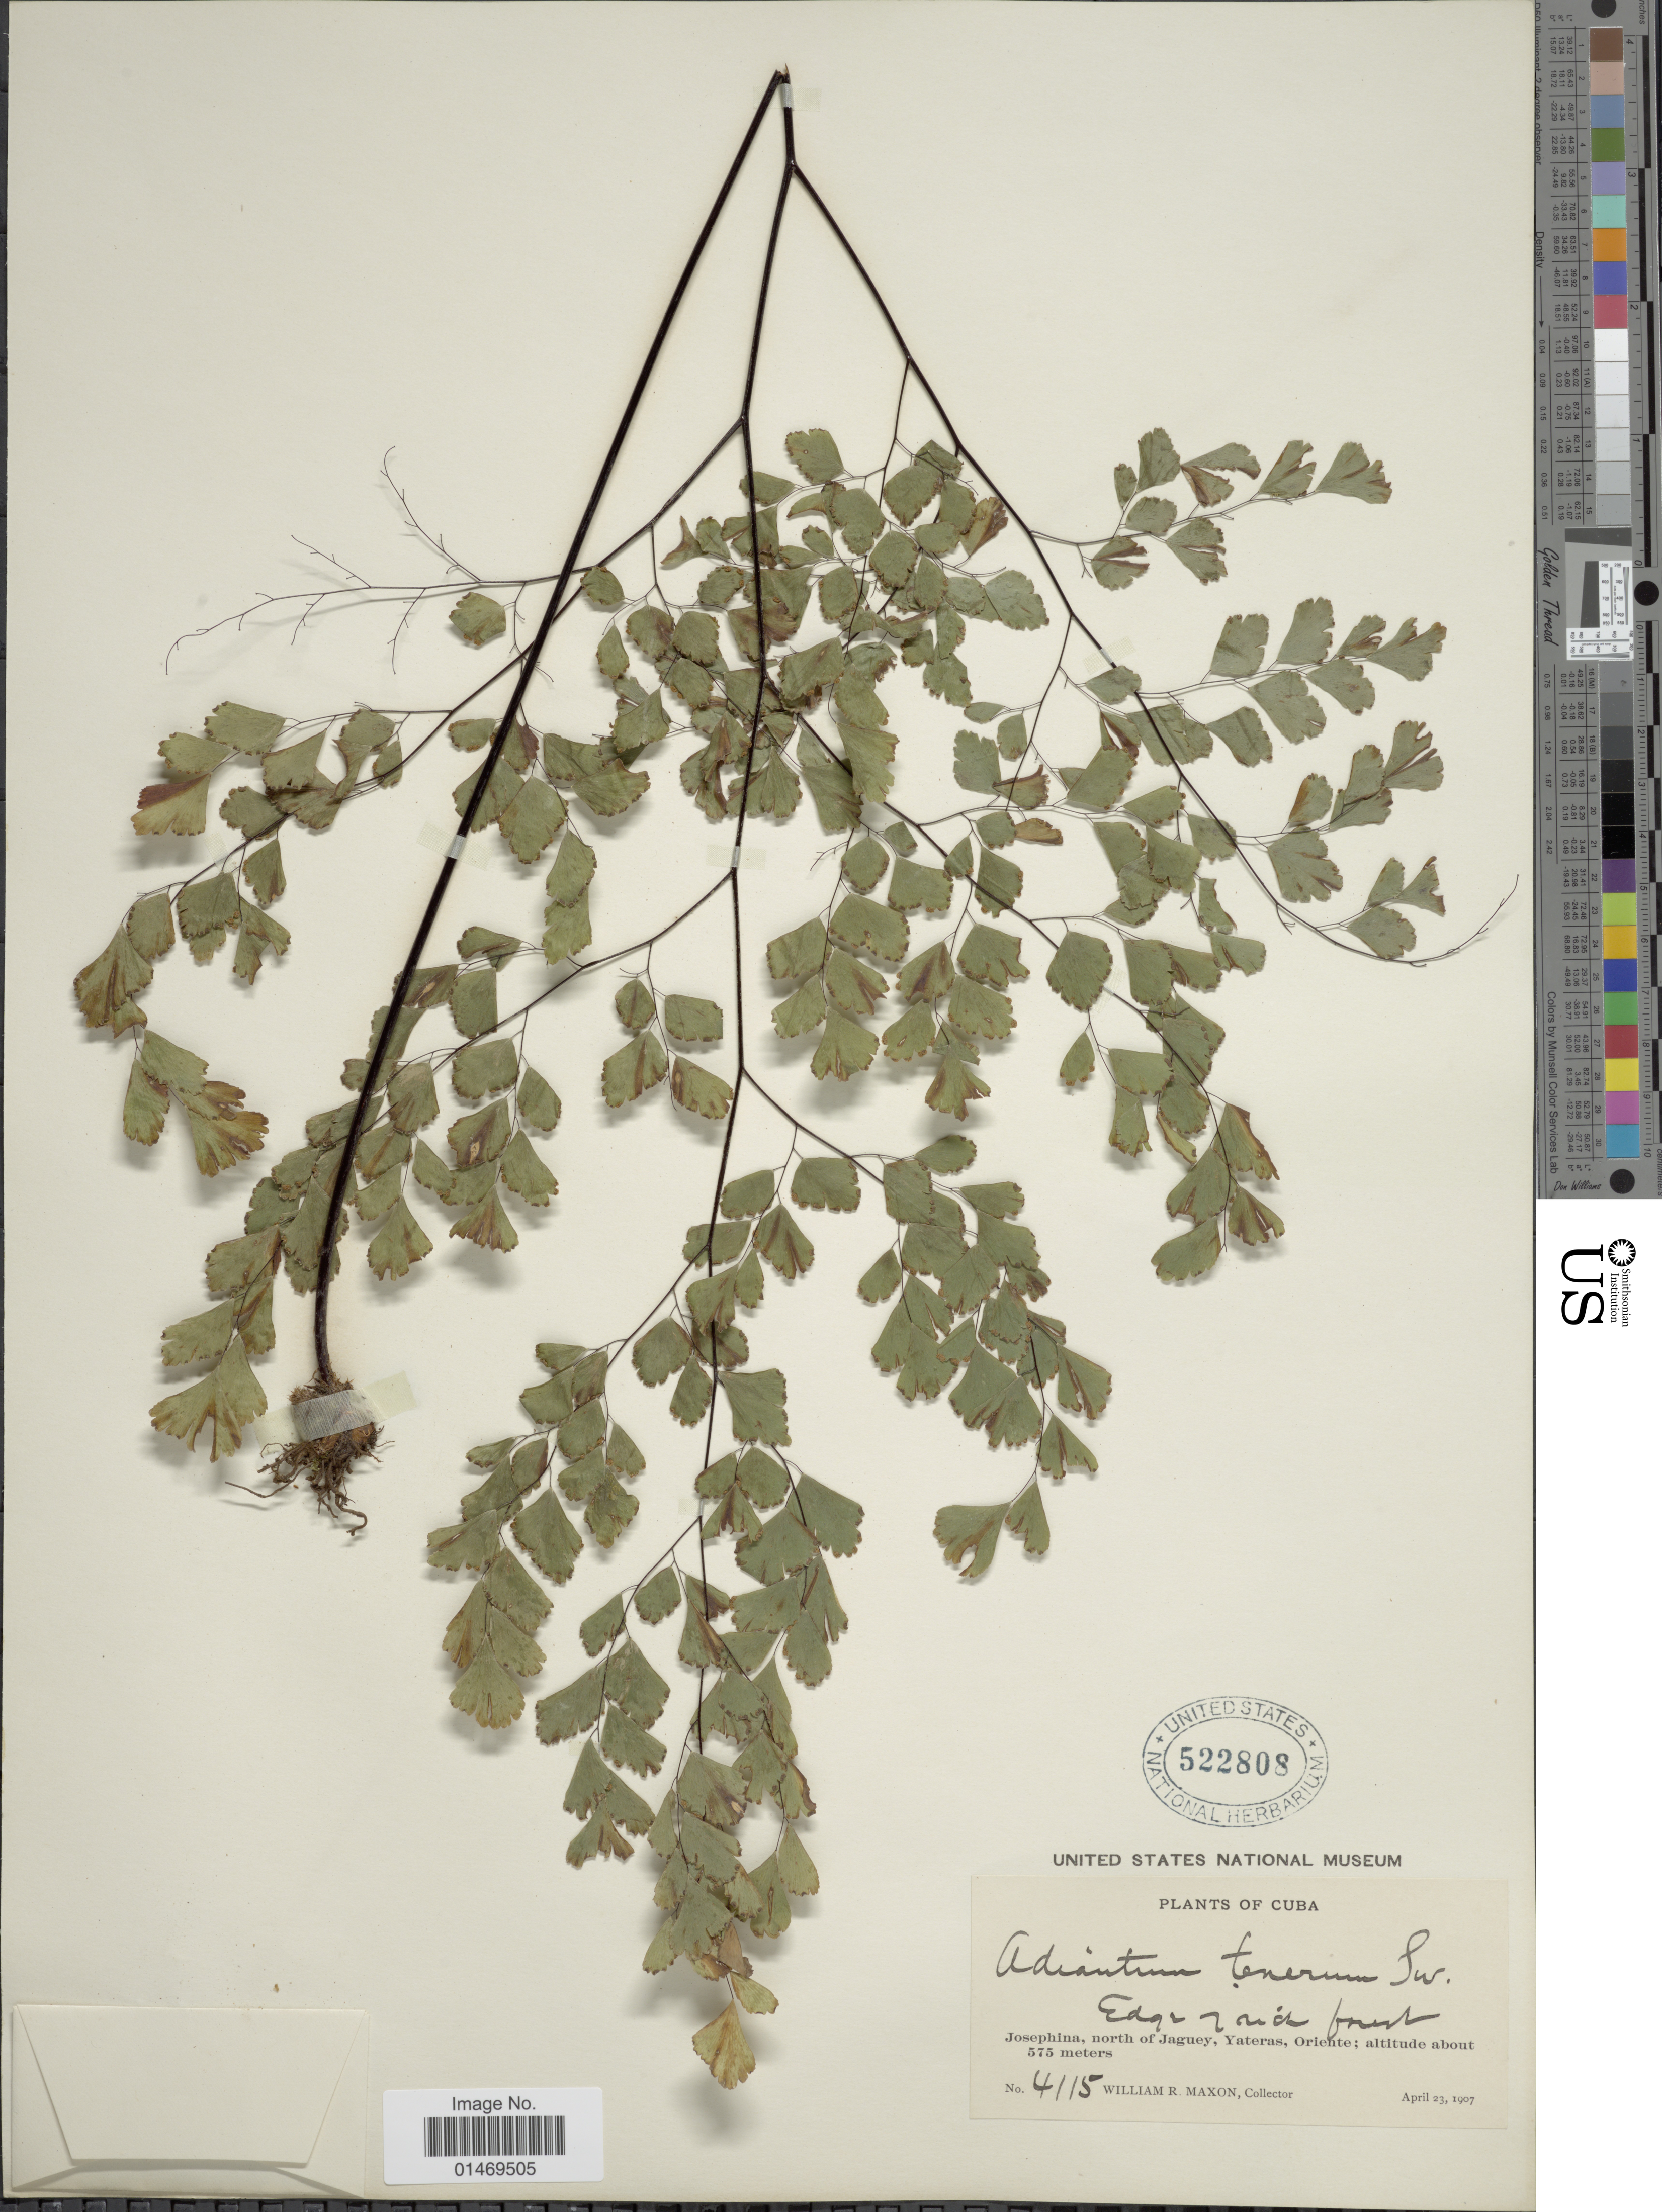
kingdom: Plantae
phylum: Tracheophyta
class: Polypodiopsida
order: Polypodiales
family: Pteridaceae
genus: Adiantum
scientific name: Adiantum tenerum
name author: Sw.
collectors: W. R. Maxon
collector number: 4115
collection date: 1907-04-23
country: Cuba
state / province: Oriente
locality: Josephina, north of Jaguey, Yateras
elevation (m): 575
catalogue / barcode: US 522808